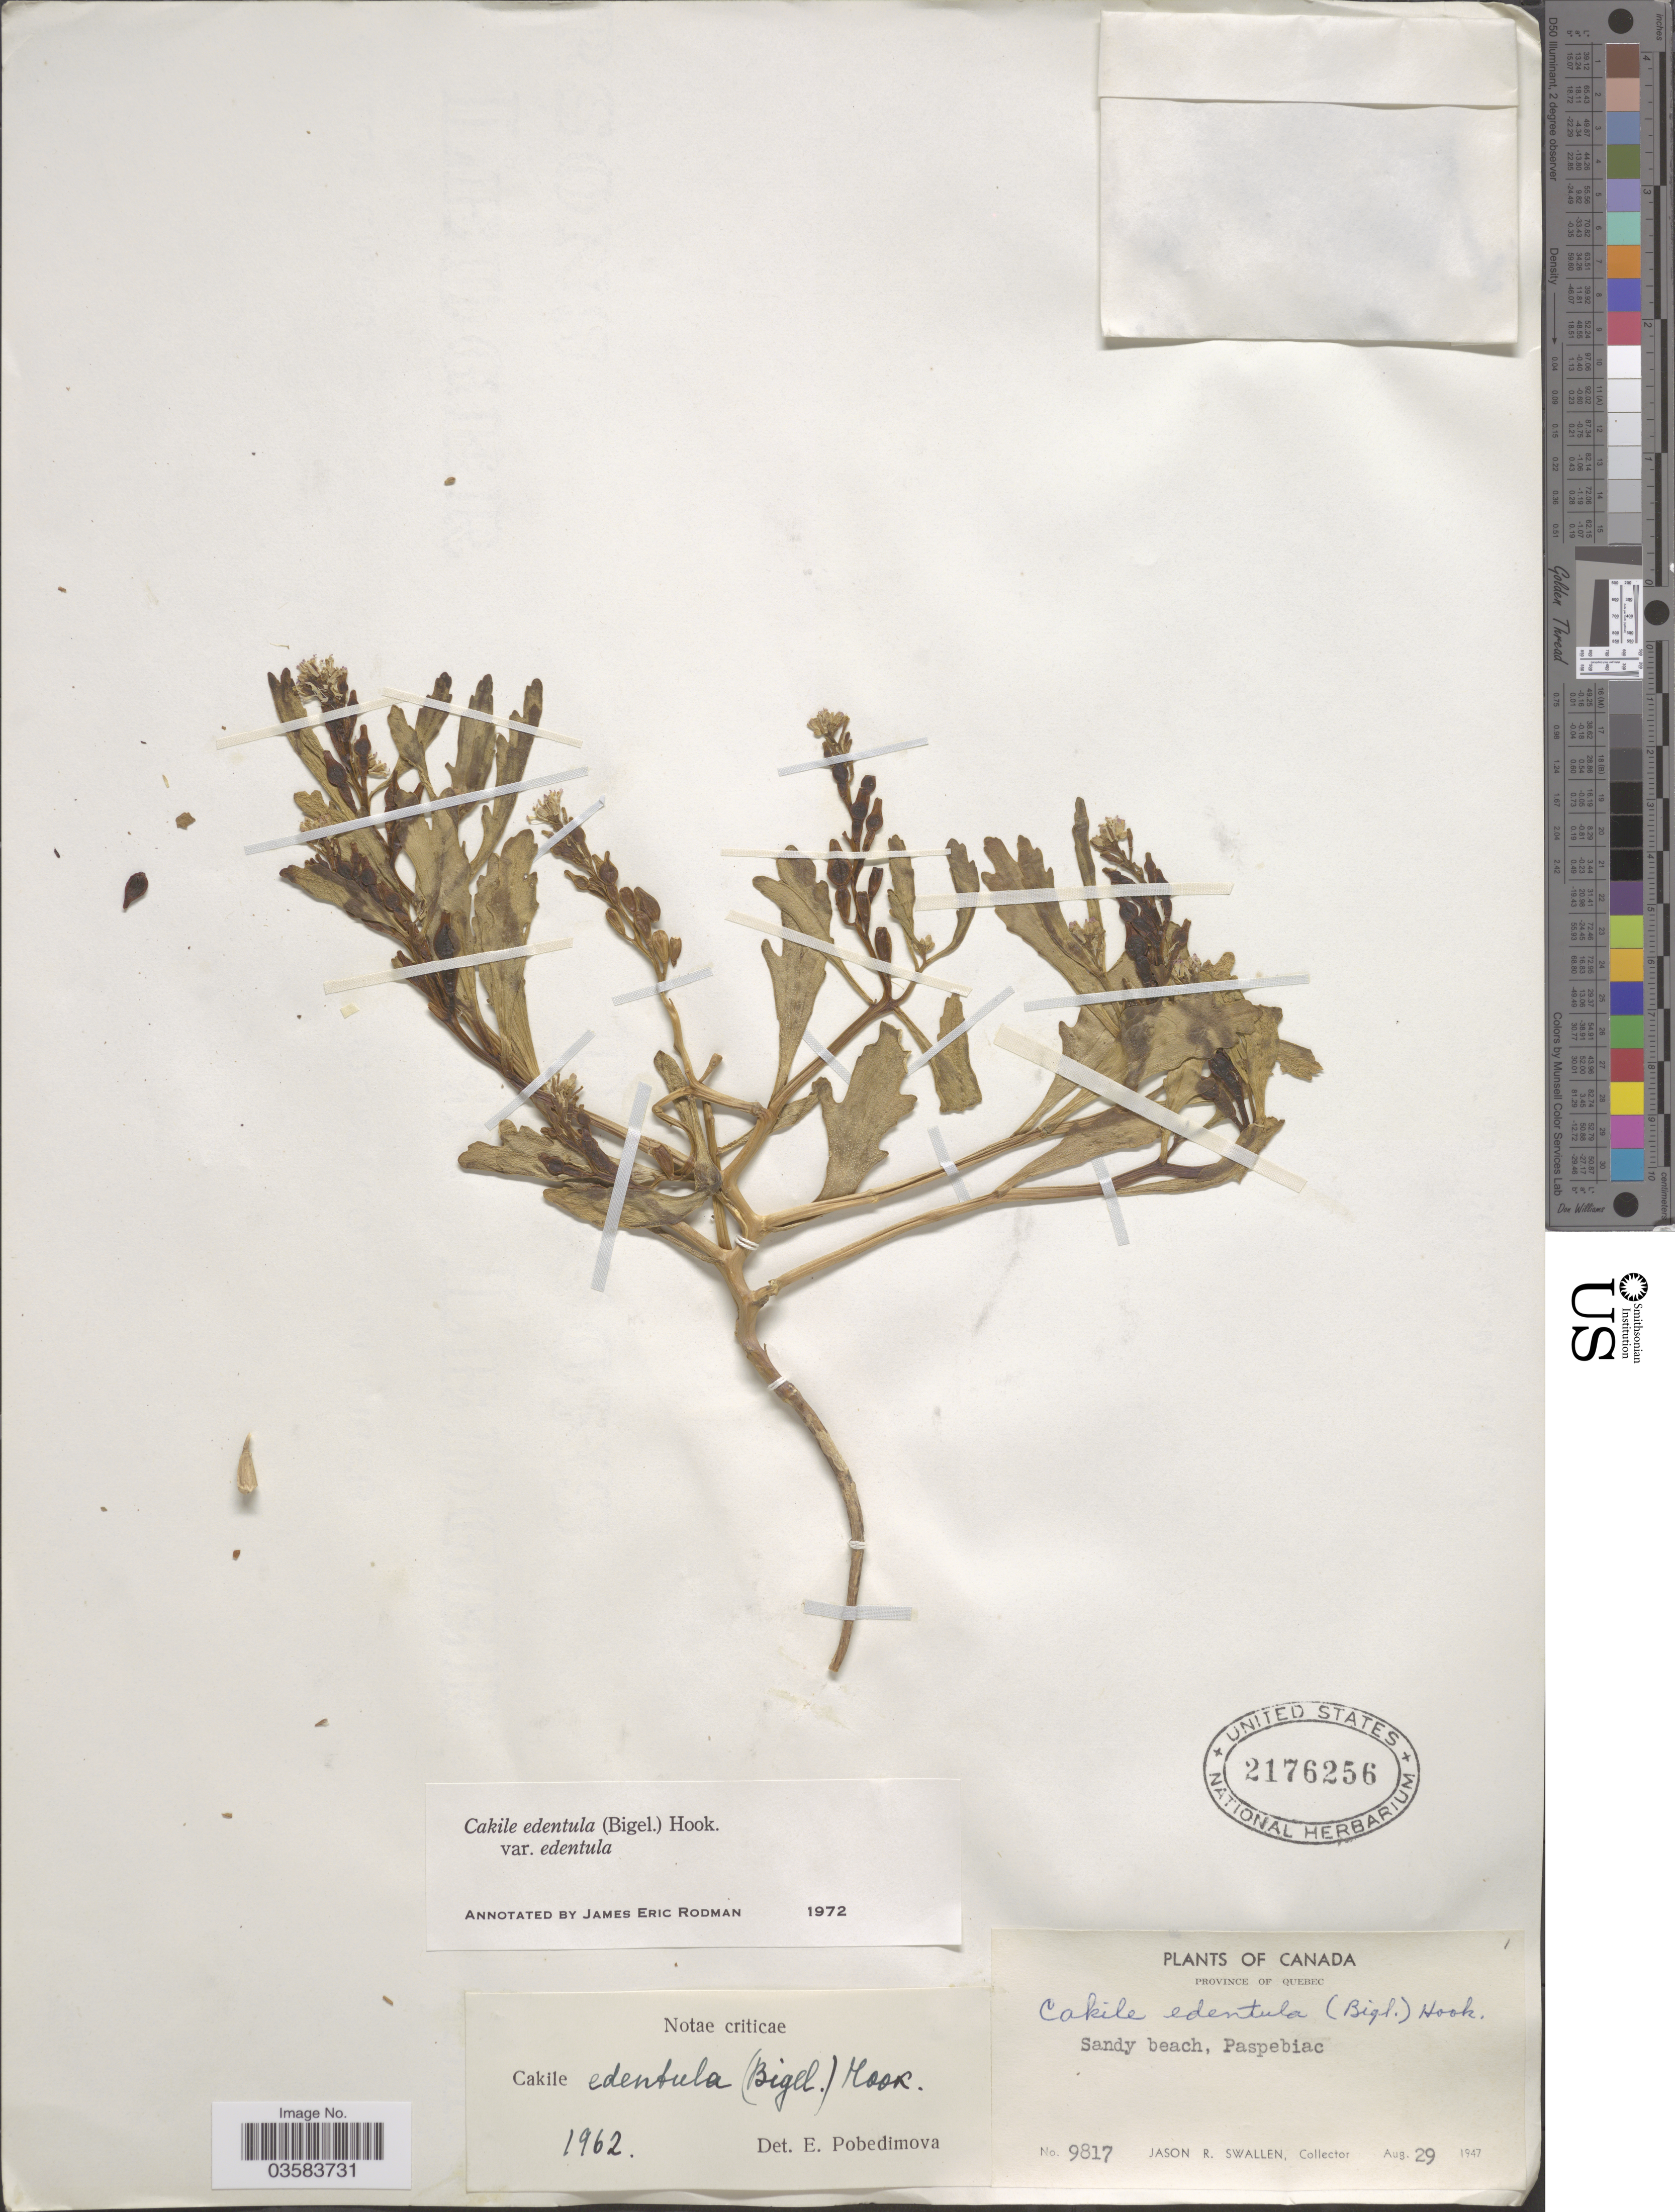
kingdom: Plantae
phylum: Tracheophyta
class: Magnoliopsida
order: Brassicales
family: Brassicaceae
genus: Cakile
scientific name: Cakile edentula var. edentula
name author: (Bigelow) Hook.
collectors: J. R. Swallen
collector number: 9817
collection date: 1947-08-29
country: Canada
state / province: Quebec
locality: Paspebiac.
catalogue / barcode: US 2176256